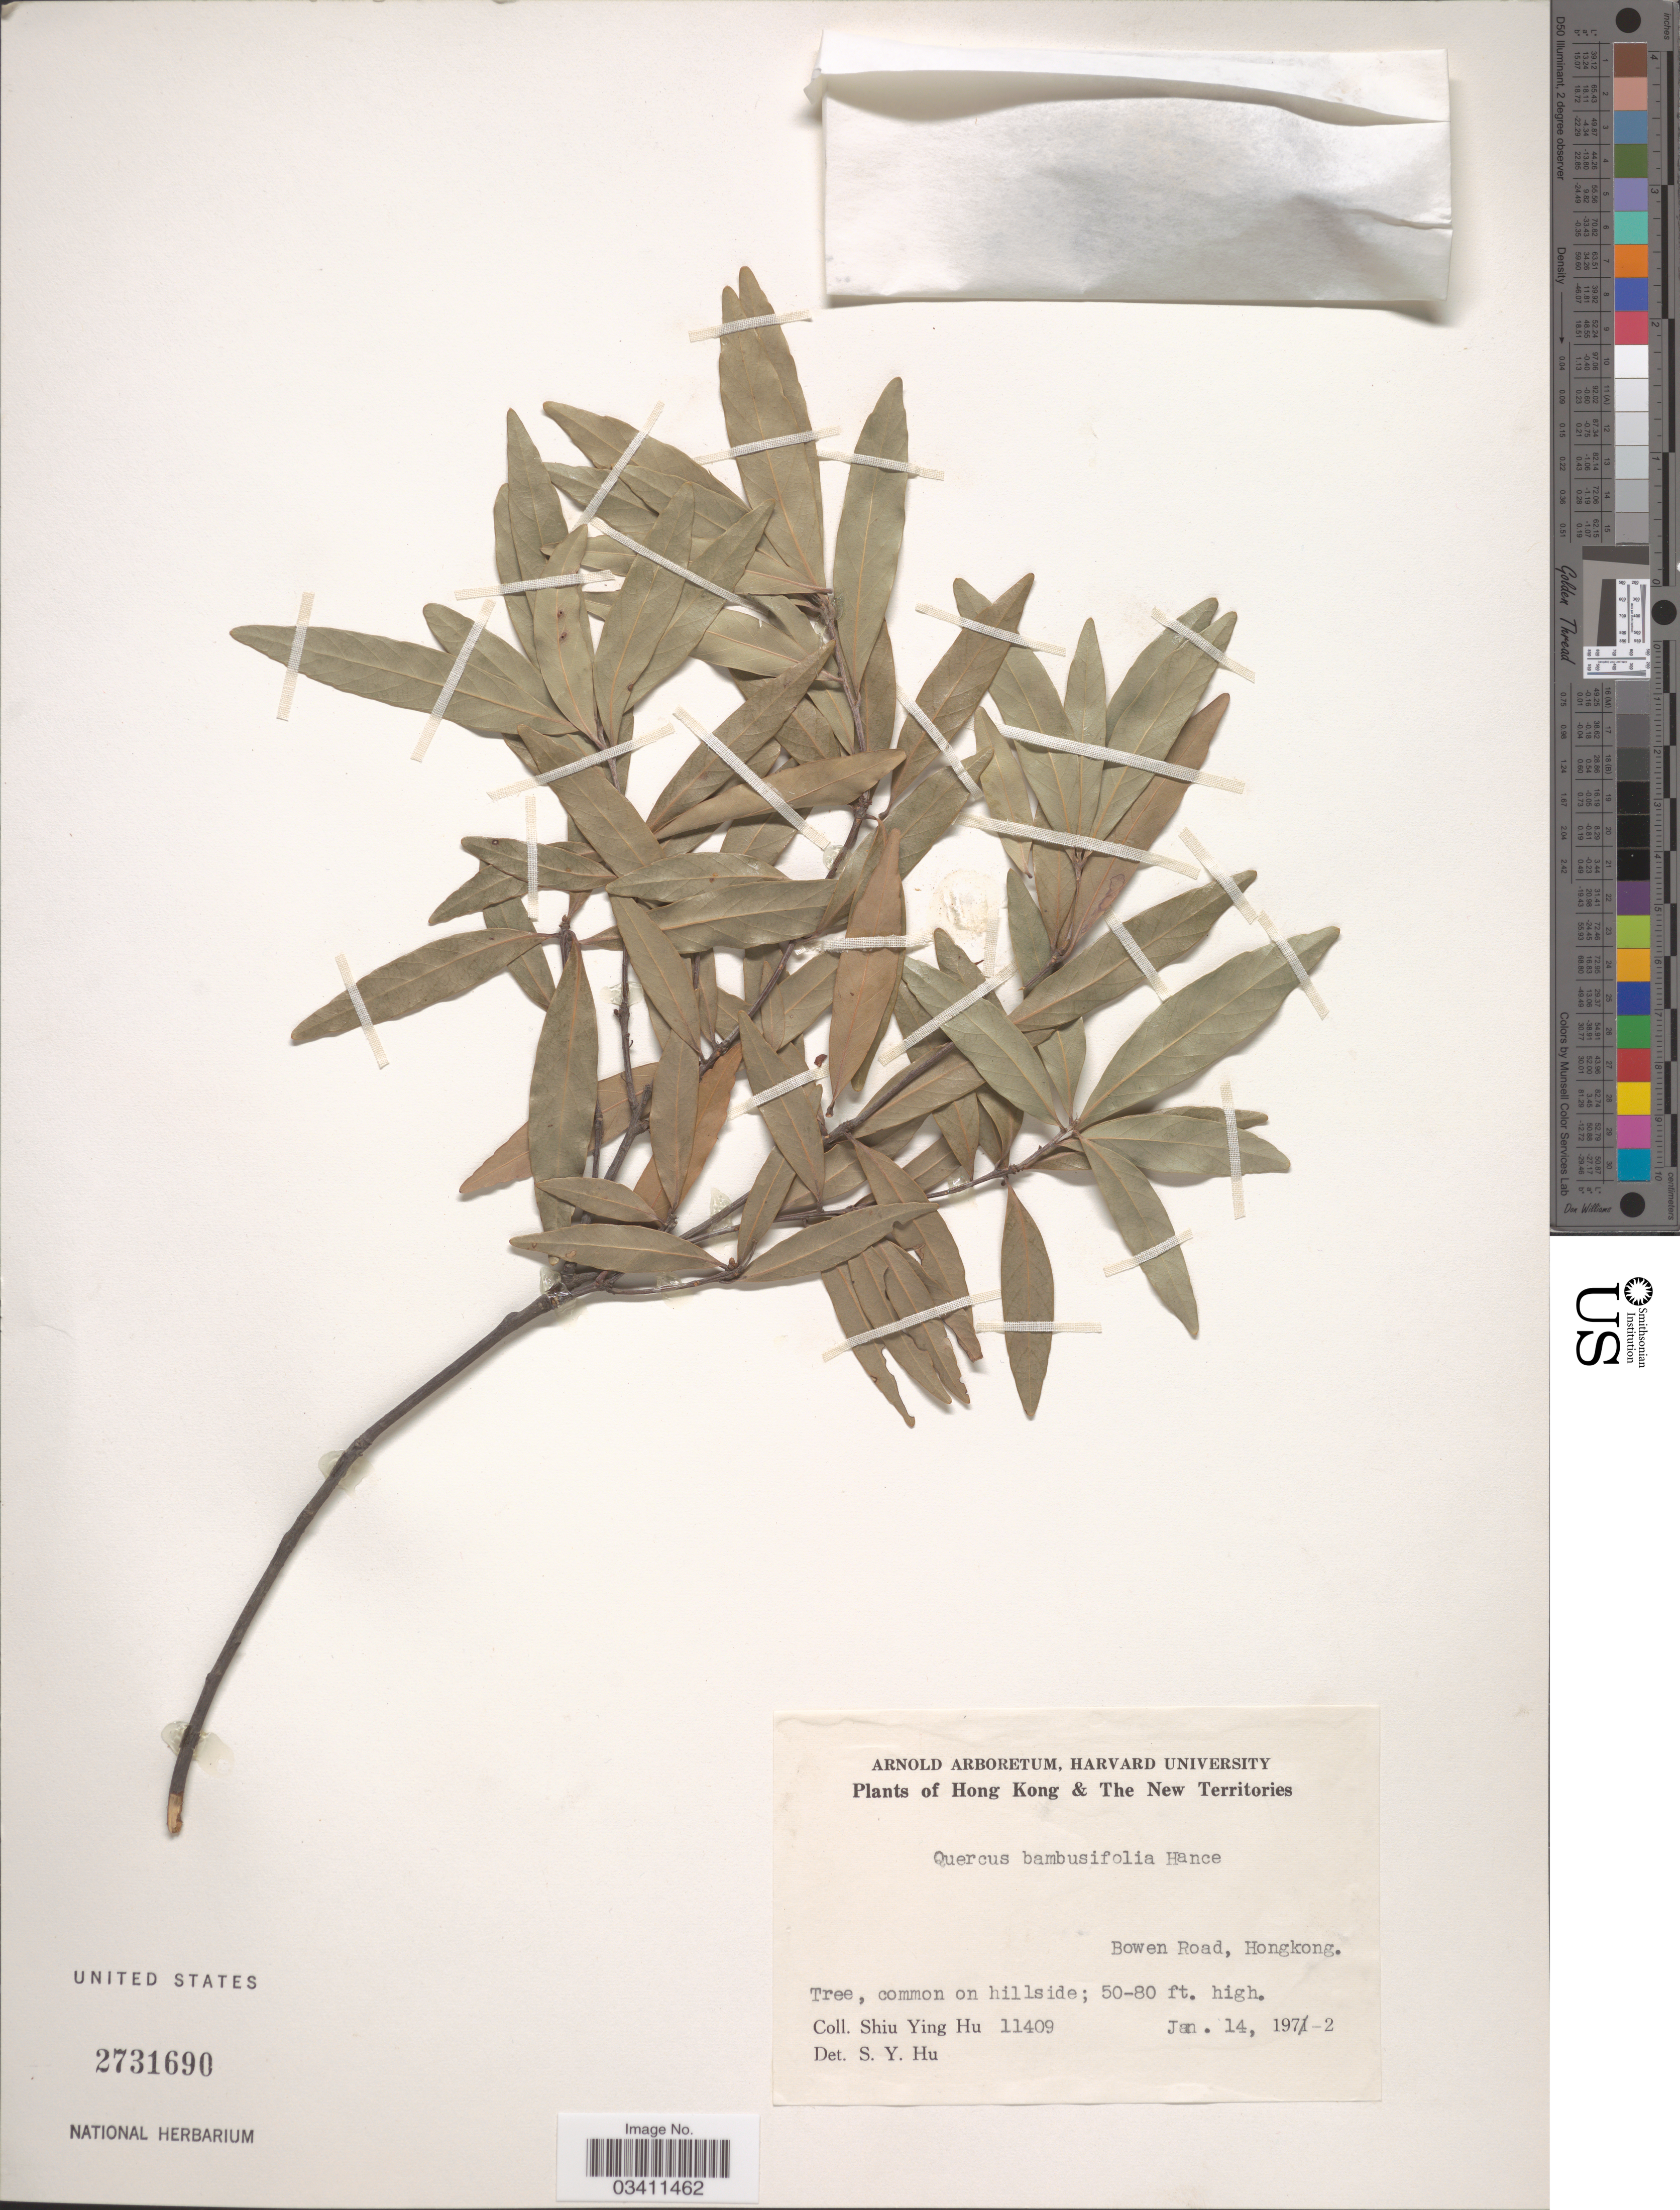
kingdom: Plantae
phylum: Tracheophyta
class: Magnoliopsida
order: Fagales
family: Fagaceae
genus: Quercus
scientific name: Quercus bambusaefolia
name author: Hance in Seem.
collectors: S. Y. Hu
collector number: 11409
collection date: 1972-01-14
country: China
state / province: Hong Kong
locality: Bowen Road.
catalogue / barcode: US 2731690